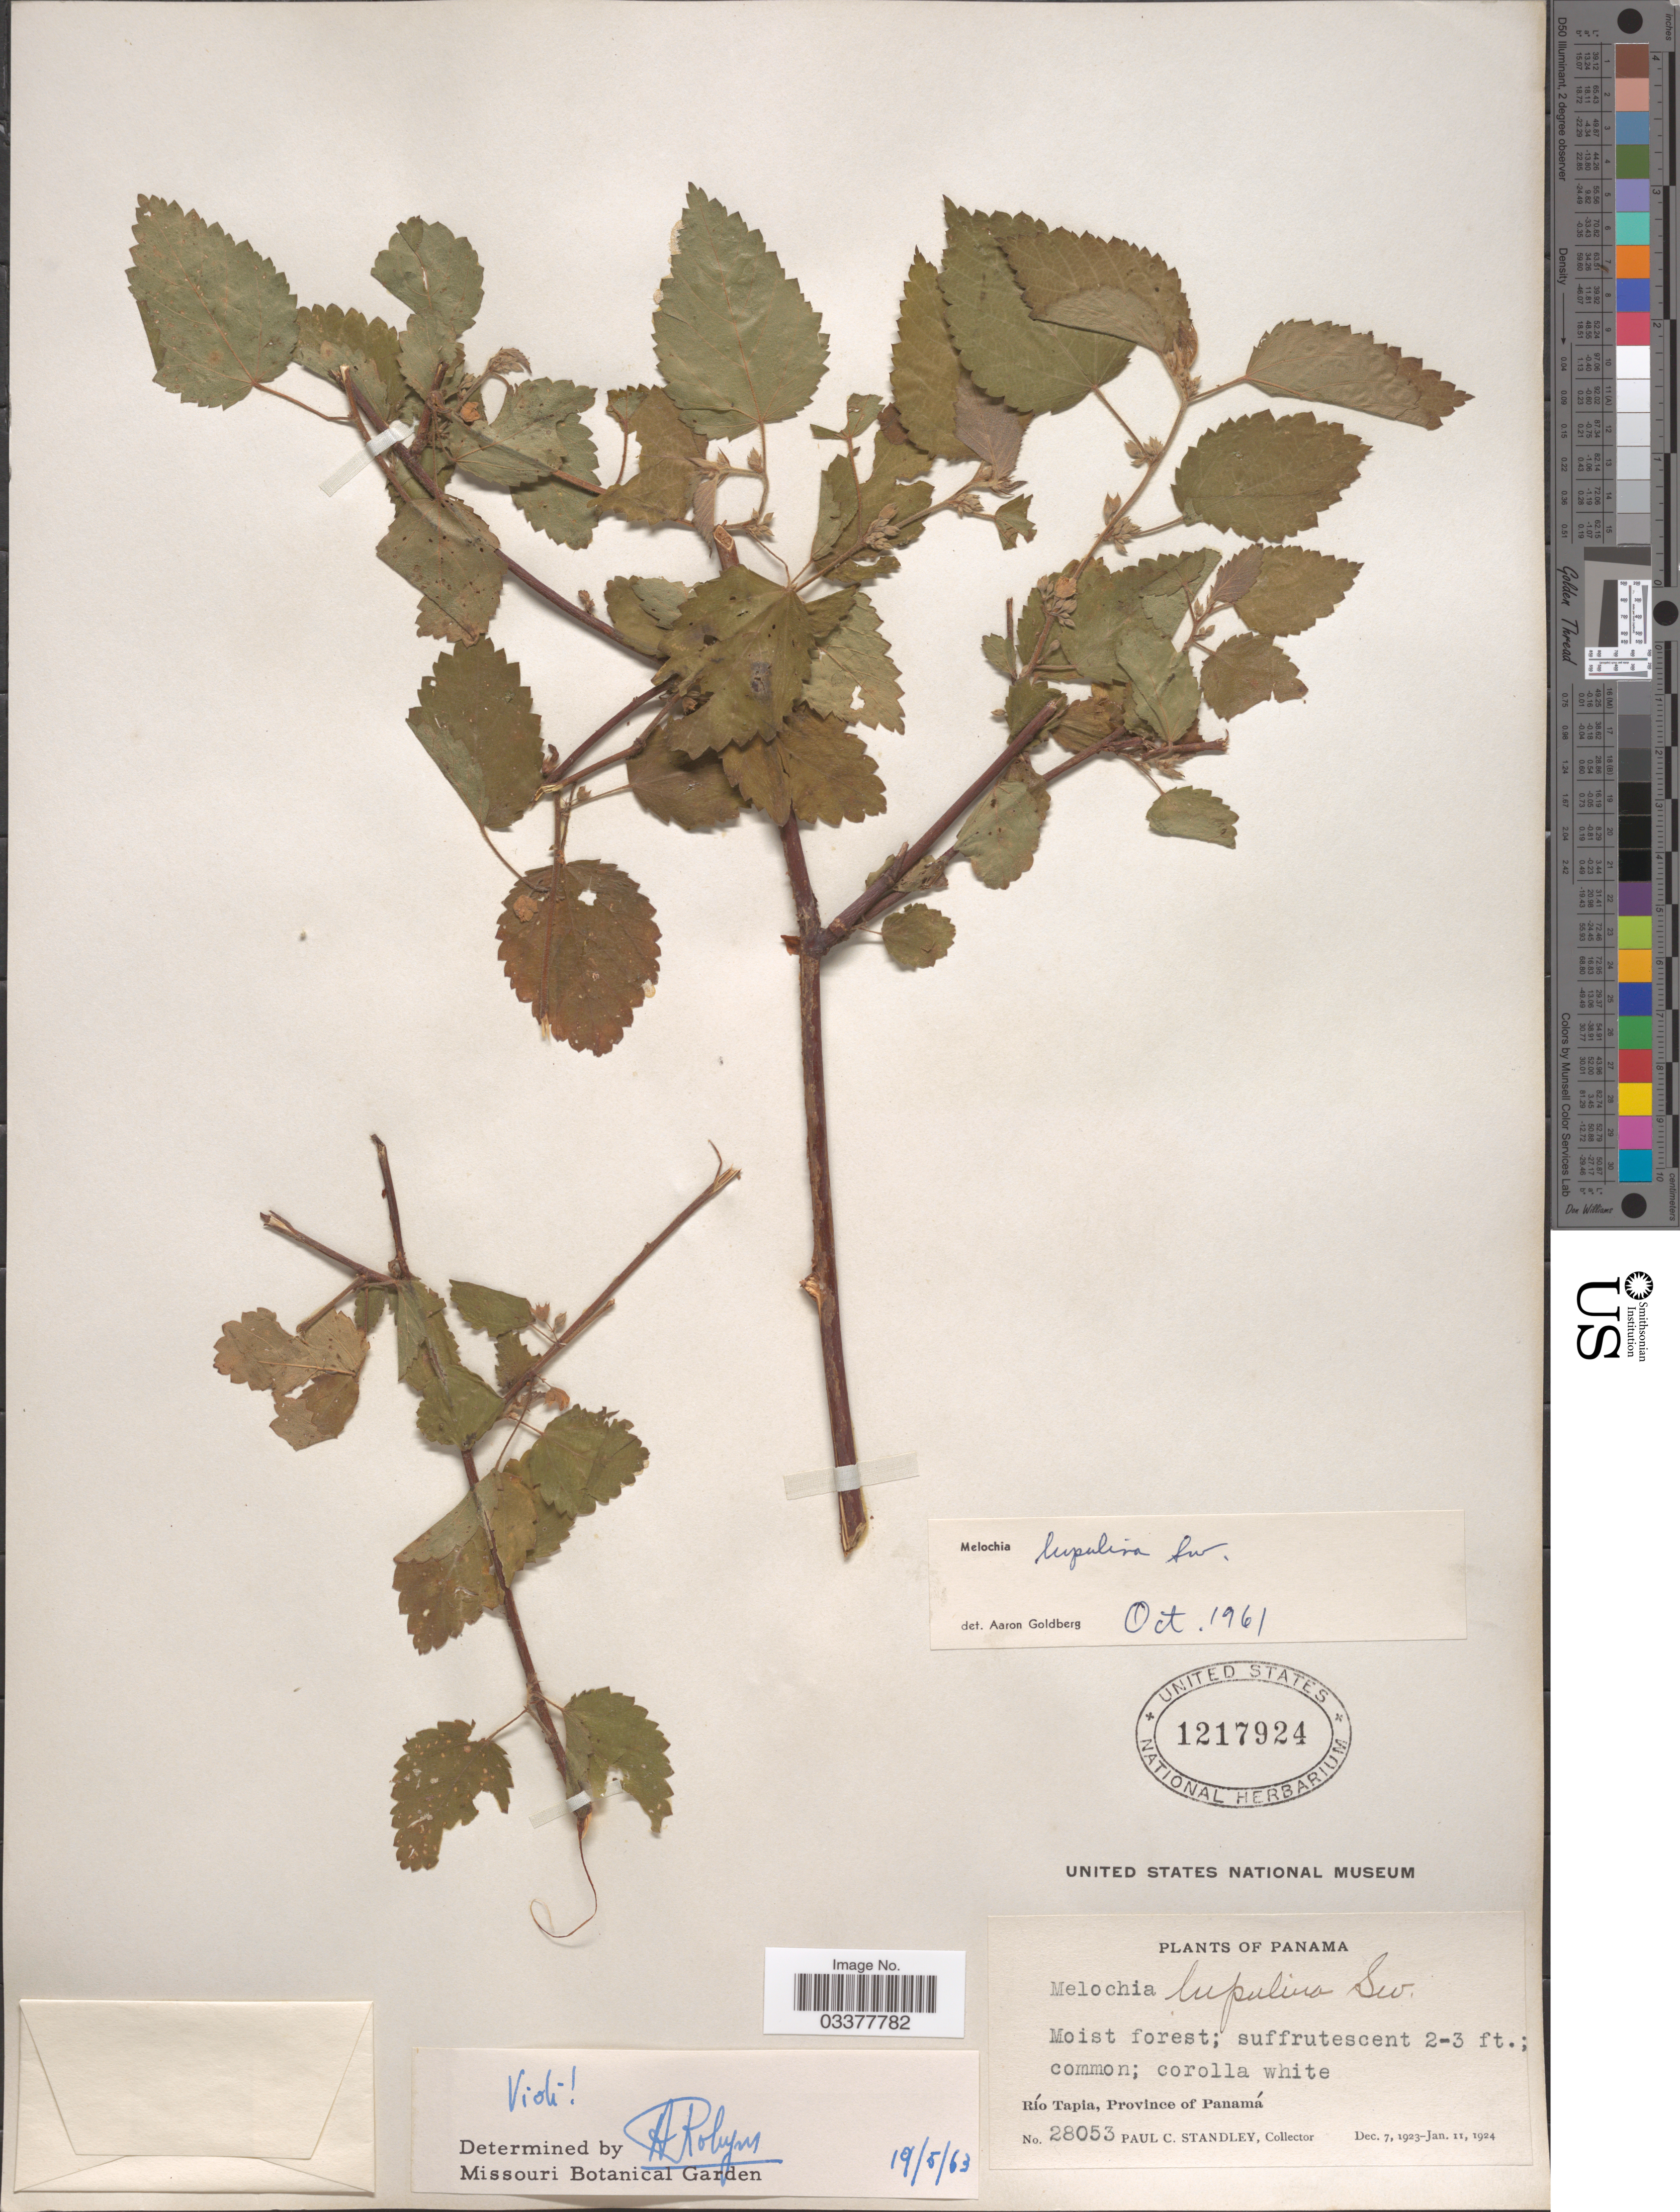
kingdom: Plantae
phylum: Tracheophyta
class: Magnoliopsida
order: Malvales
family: Malvaceae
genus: Melochia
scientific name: Melochia lupulina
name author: Sw.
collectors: P. C. Standley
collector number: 28053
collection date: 1923-12-07/1924-01-11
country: Panama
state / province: Panamá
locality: Río Tapia.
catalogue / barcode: US 1217924